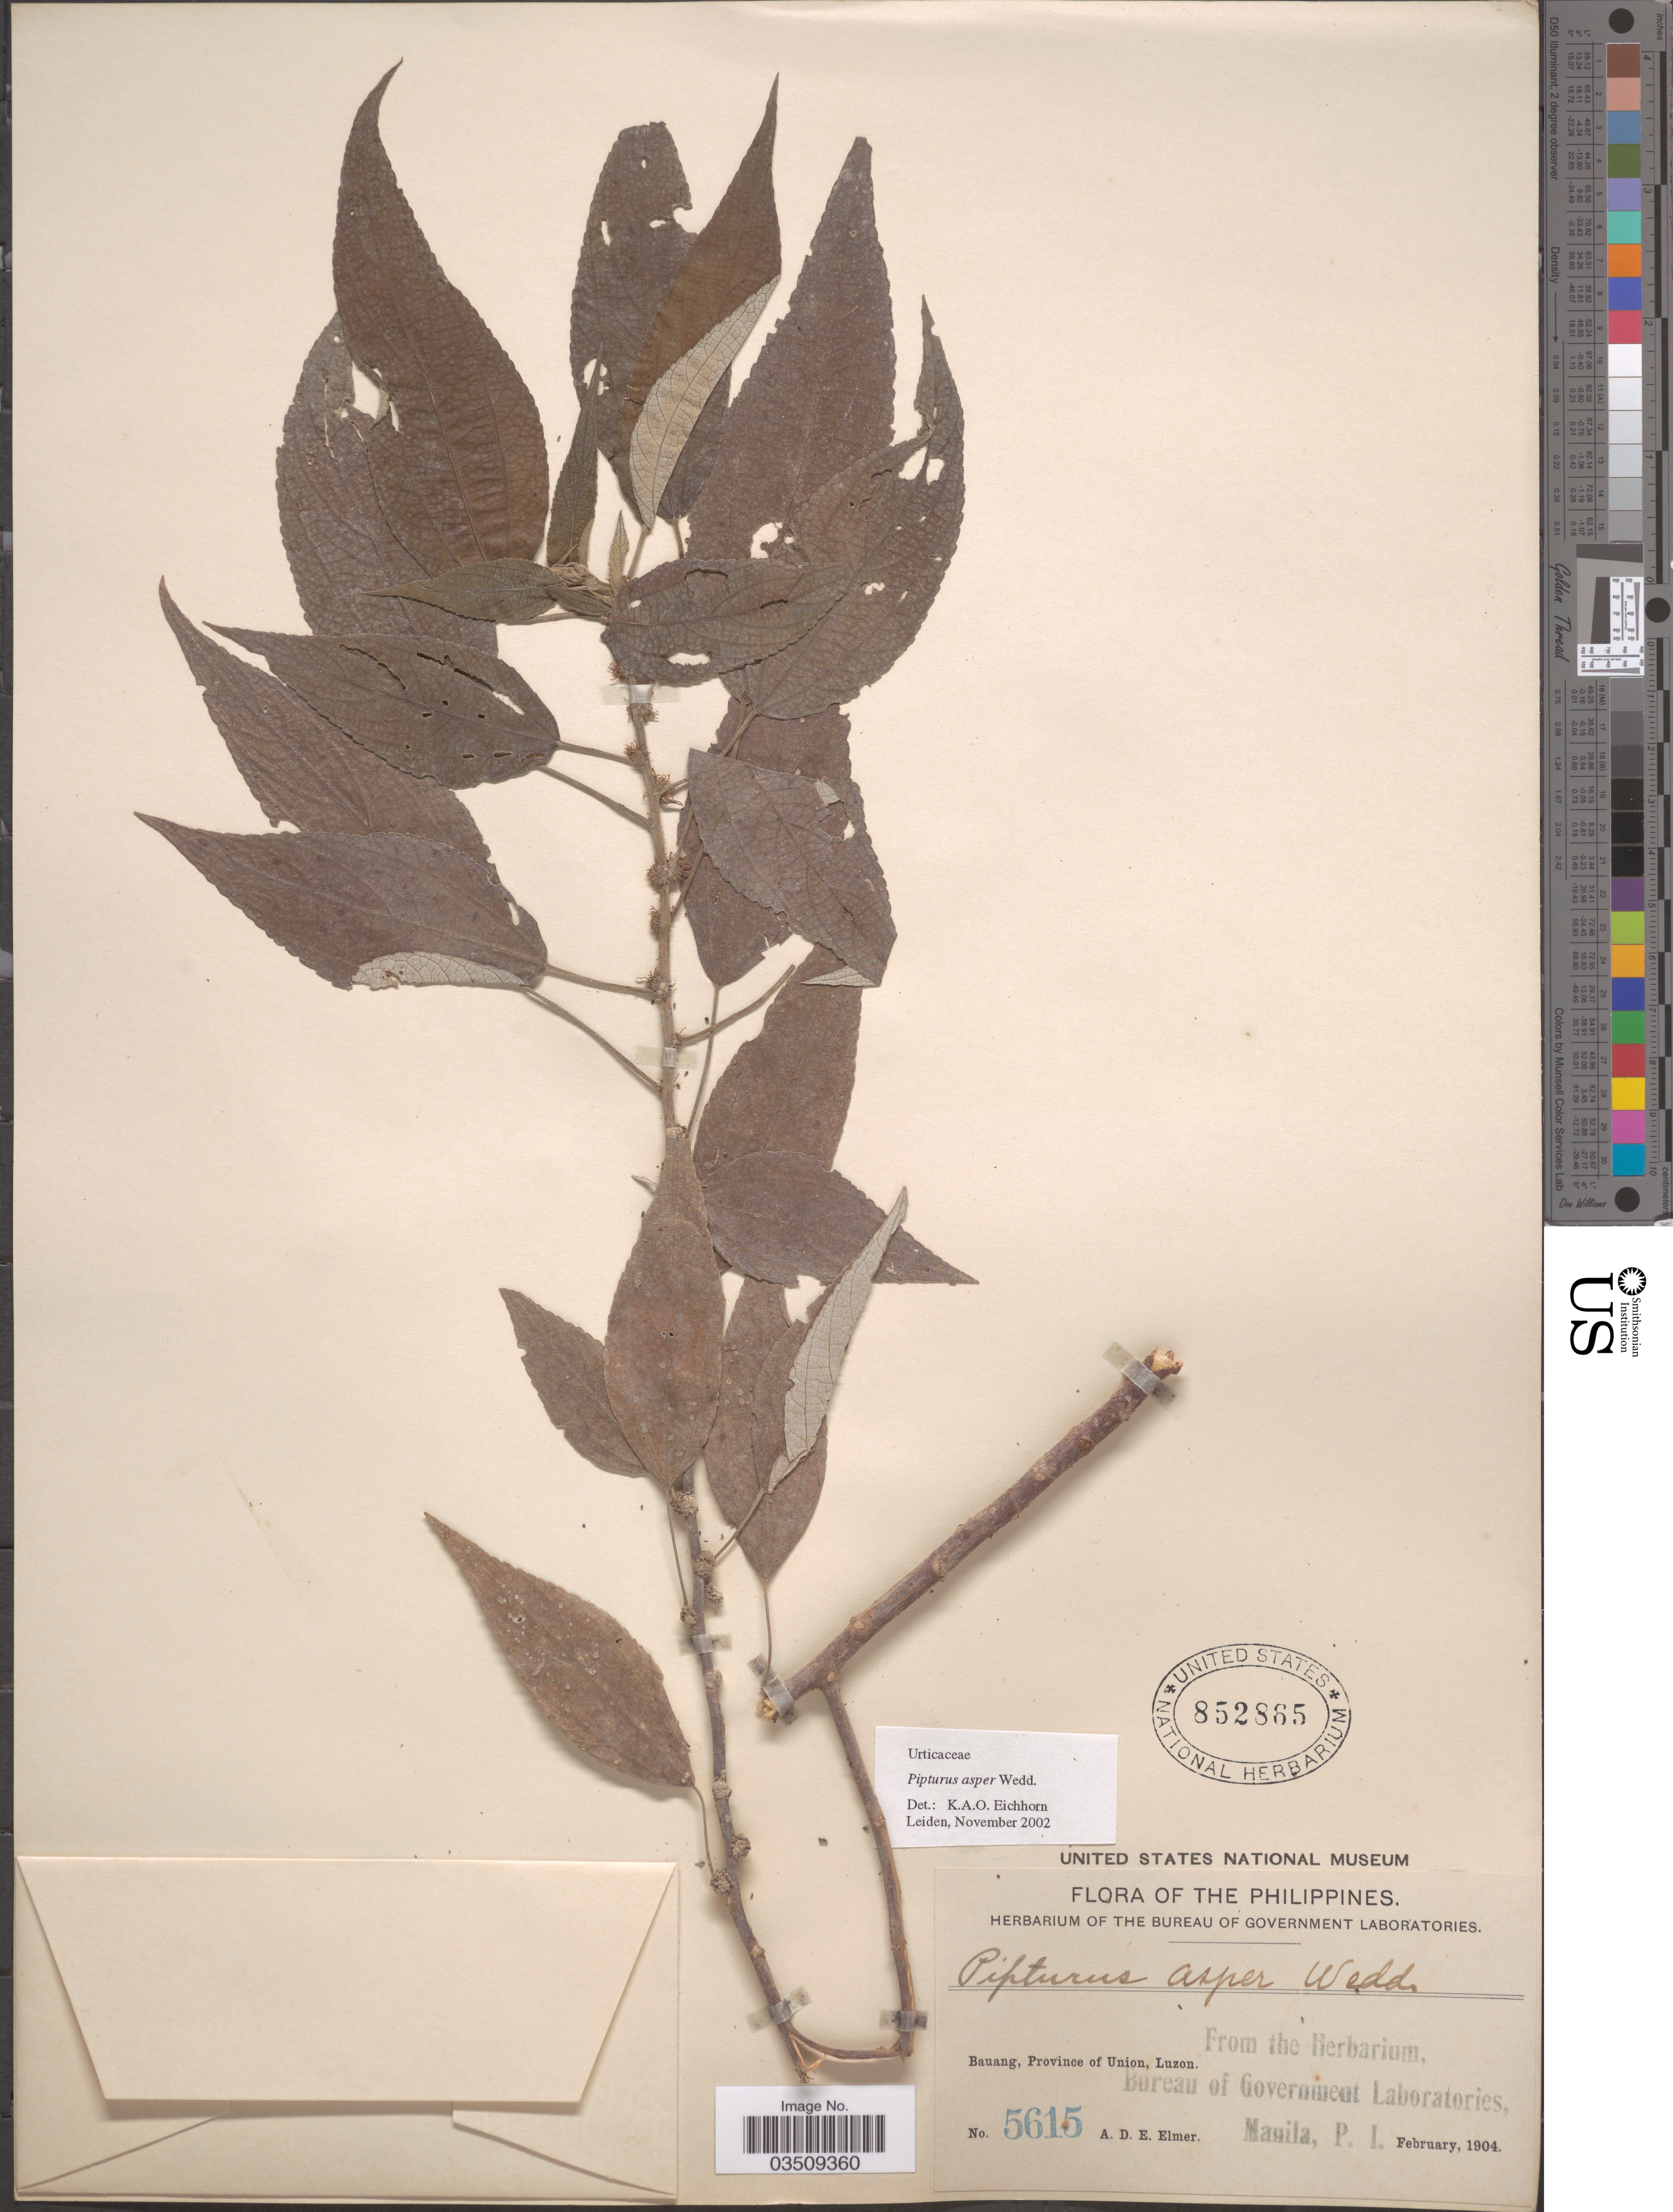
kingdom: Plantae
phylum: Tracheophyta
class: Magnoliopsida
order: Rosales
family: Urticaceae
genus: Pipturus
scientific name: Pipturus arborescens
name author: (Link) C.B. Rob.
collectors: A. D. E. Elmer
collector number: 5615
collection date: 1904-02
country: Philippines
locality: Bauang, Province of Union, Luzon.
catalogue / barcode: US 852865